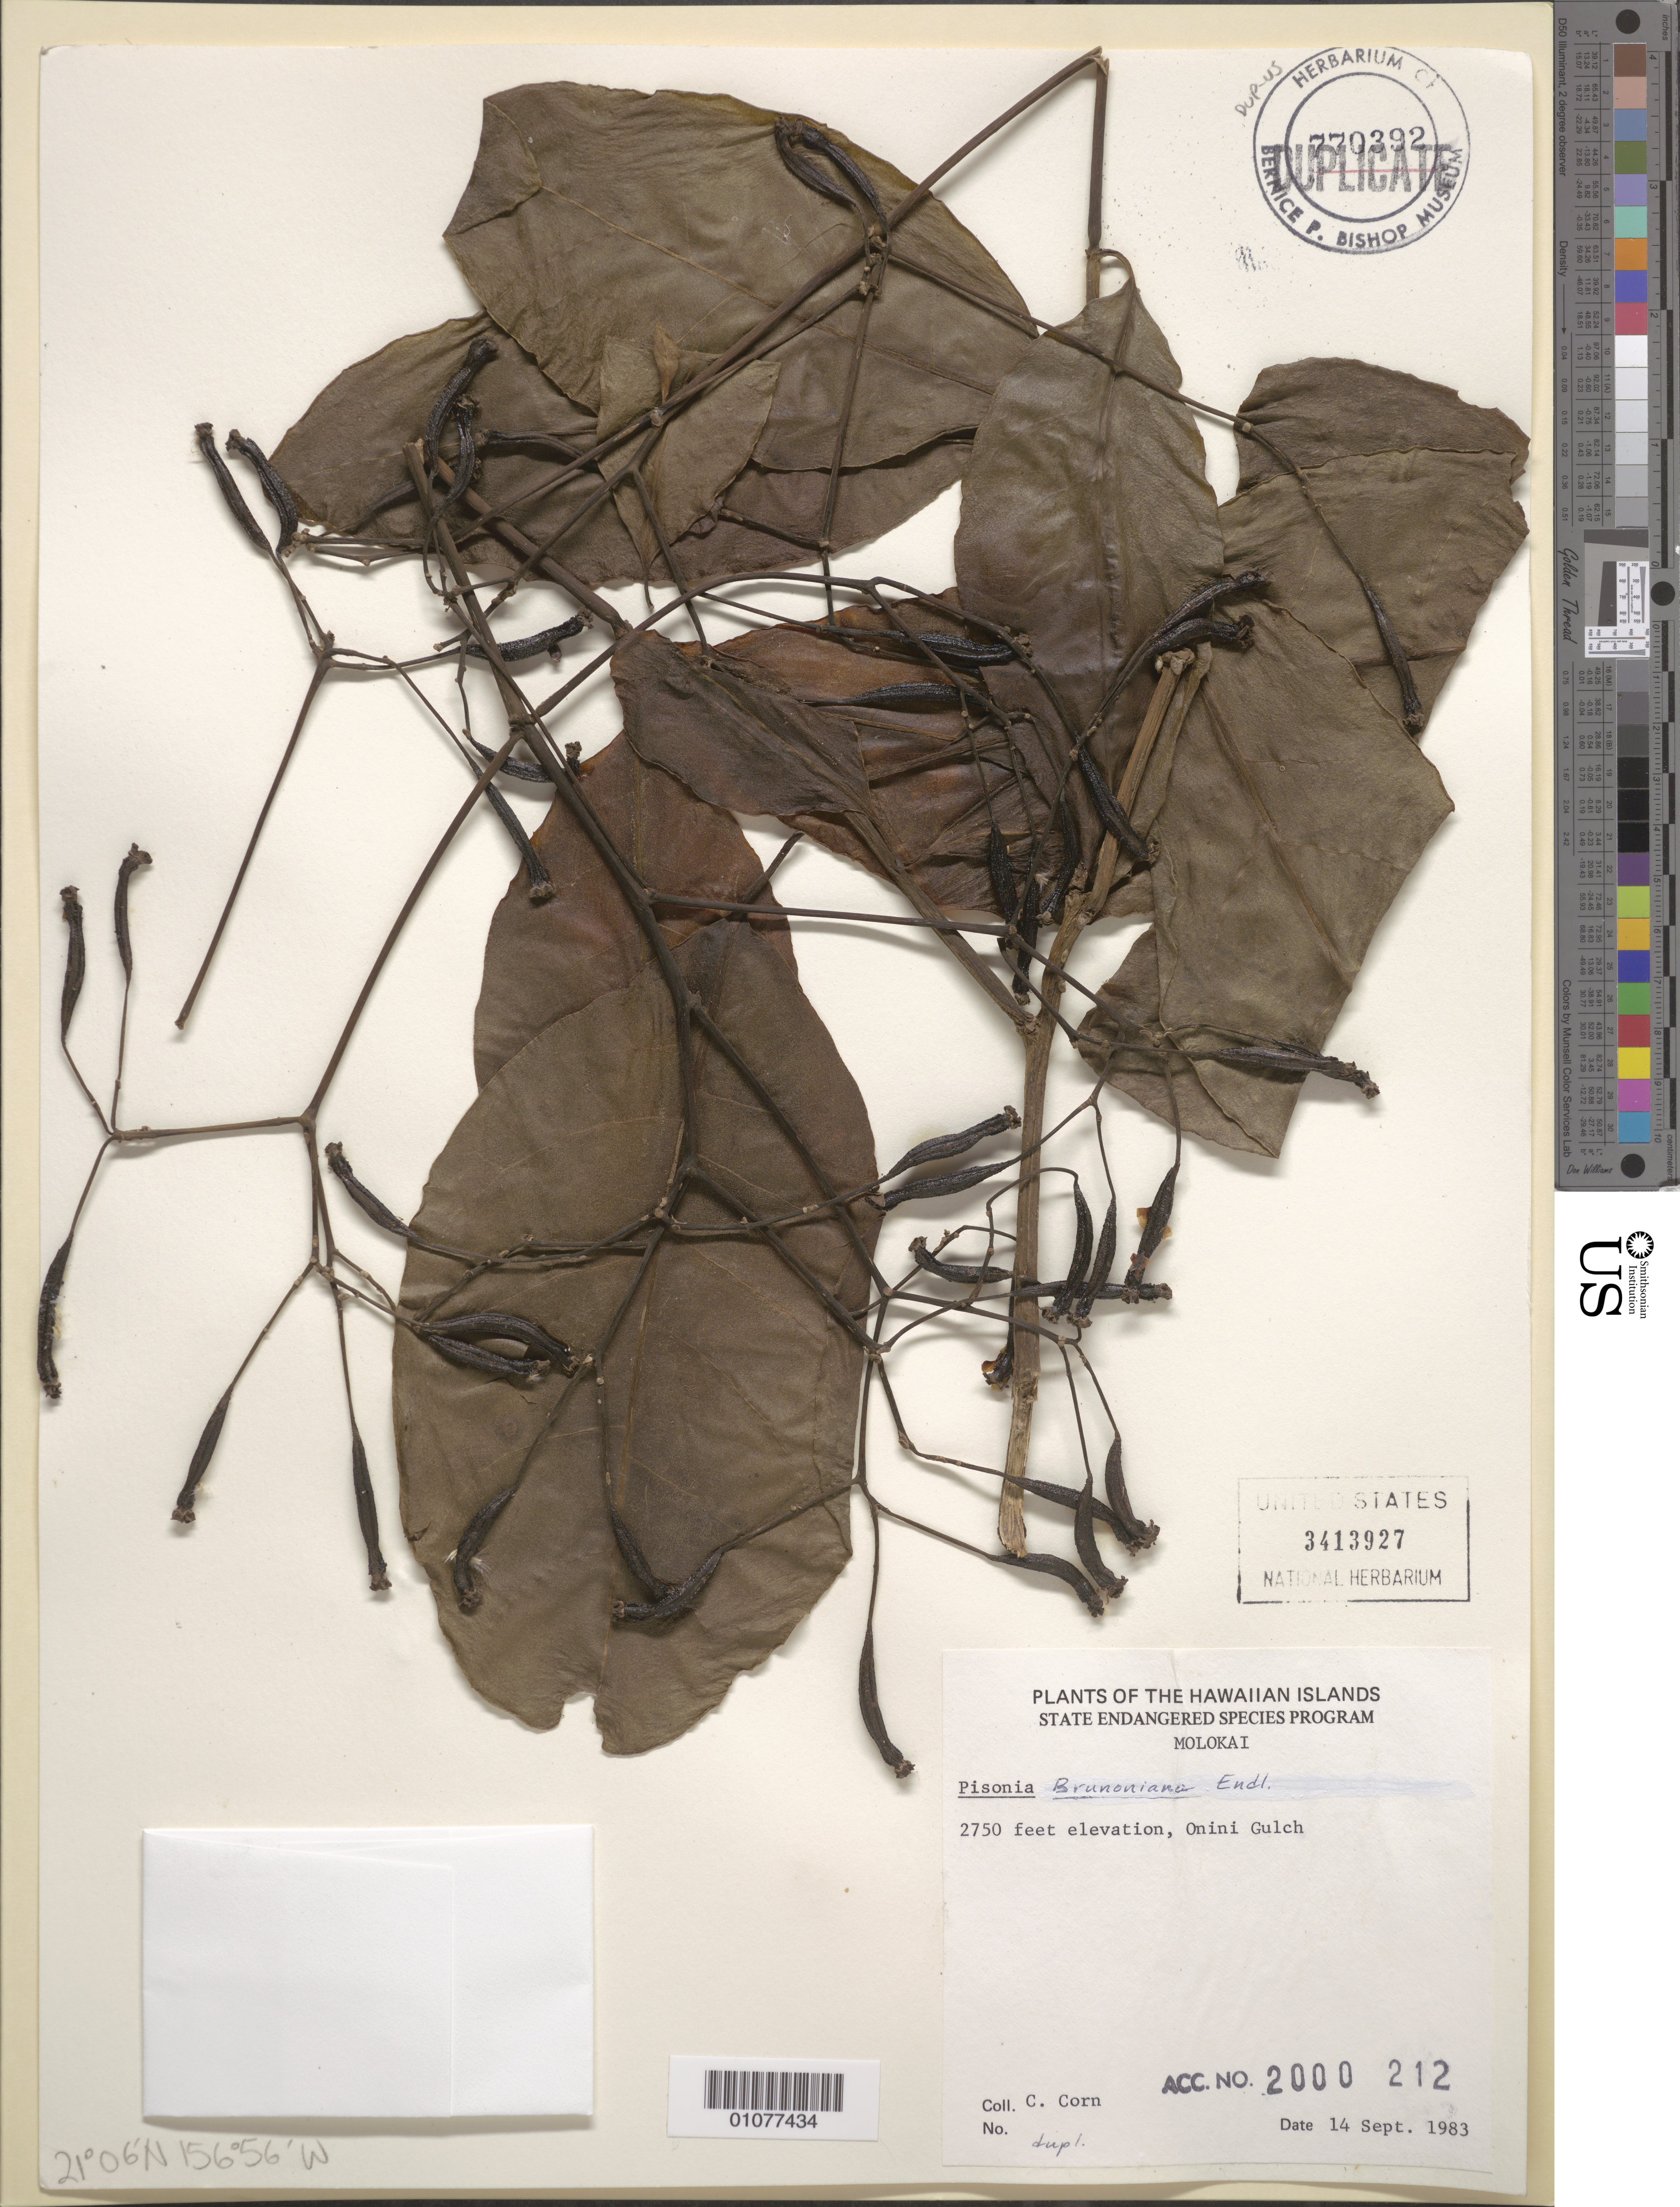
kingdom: Plantae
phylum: Tracheophyta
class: Magnoliopsida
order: Caryophyllales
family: Nyctaginaceae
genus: Ceodes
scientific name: Ceodes brunoniana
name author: (Endl.) Skottsb.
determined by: Wagner, W. L., (BOT), Smithsonian Institution - National Museum of Natural History (UNITED STATES)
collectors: C. Corn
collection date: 1983-09-14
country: United States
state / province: Hawaii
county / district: Maui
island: Moloka'i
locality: Onini Gulch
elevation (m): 838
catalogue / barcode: US 3413927